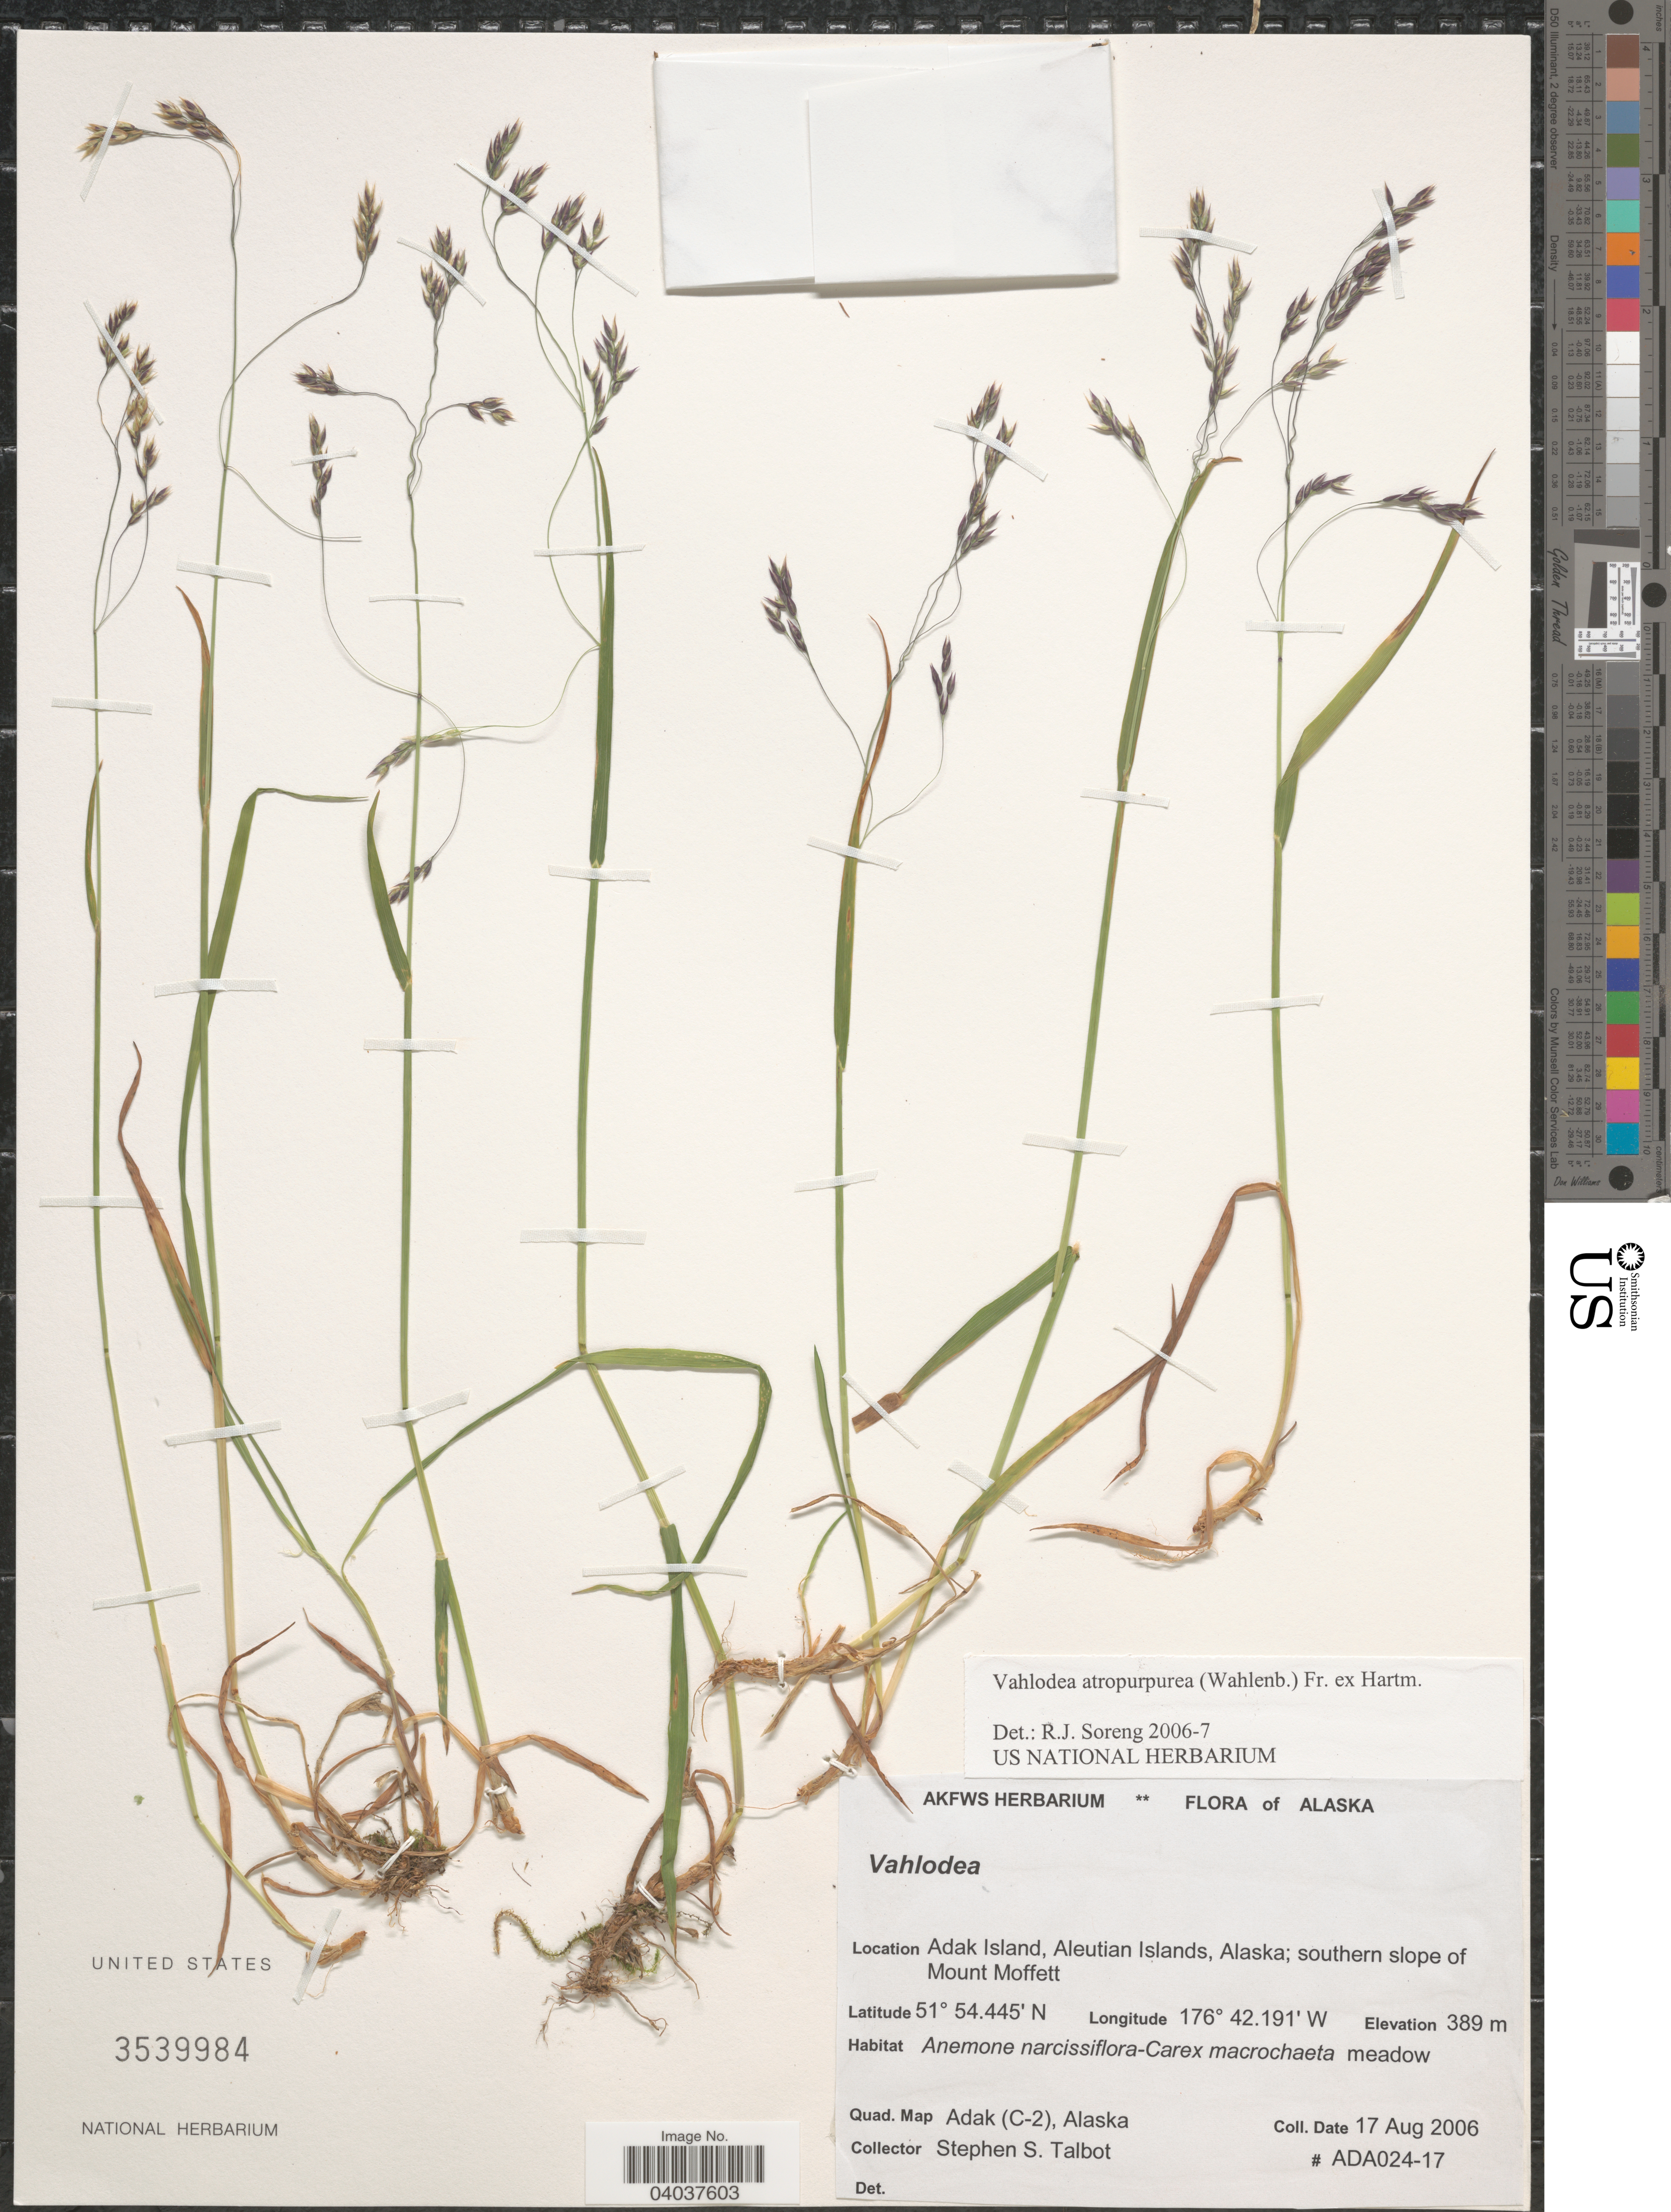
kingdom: Plantae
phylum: Tracheophyta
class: Liliopsida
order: Poales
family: Poaceae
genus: Vahlodea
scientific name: Vahlodea atropurpurea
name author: (Wahlenb.) Fr. ex Hartm.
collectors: S. S. Talbot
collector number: ADA024-17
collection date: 2006-08-17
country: United States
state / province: Alaska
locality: Adak Island, Aleutian Islands; southern slope of Mount Moffett. Quad. Map Adak (C-2).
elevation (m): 389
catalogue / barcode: US 3539984